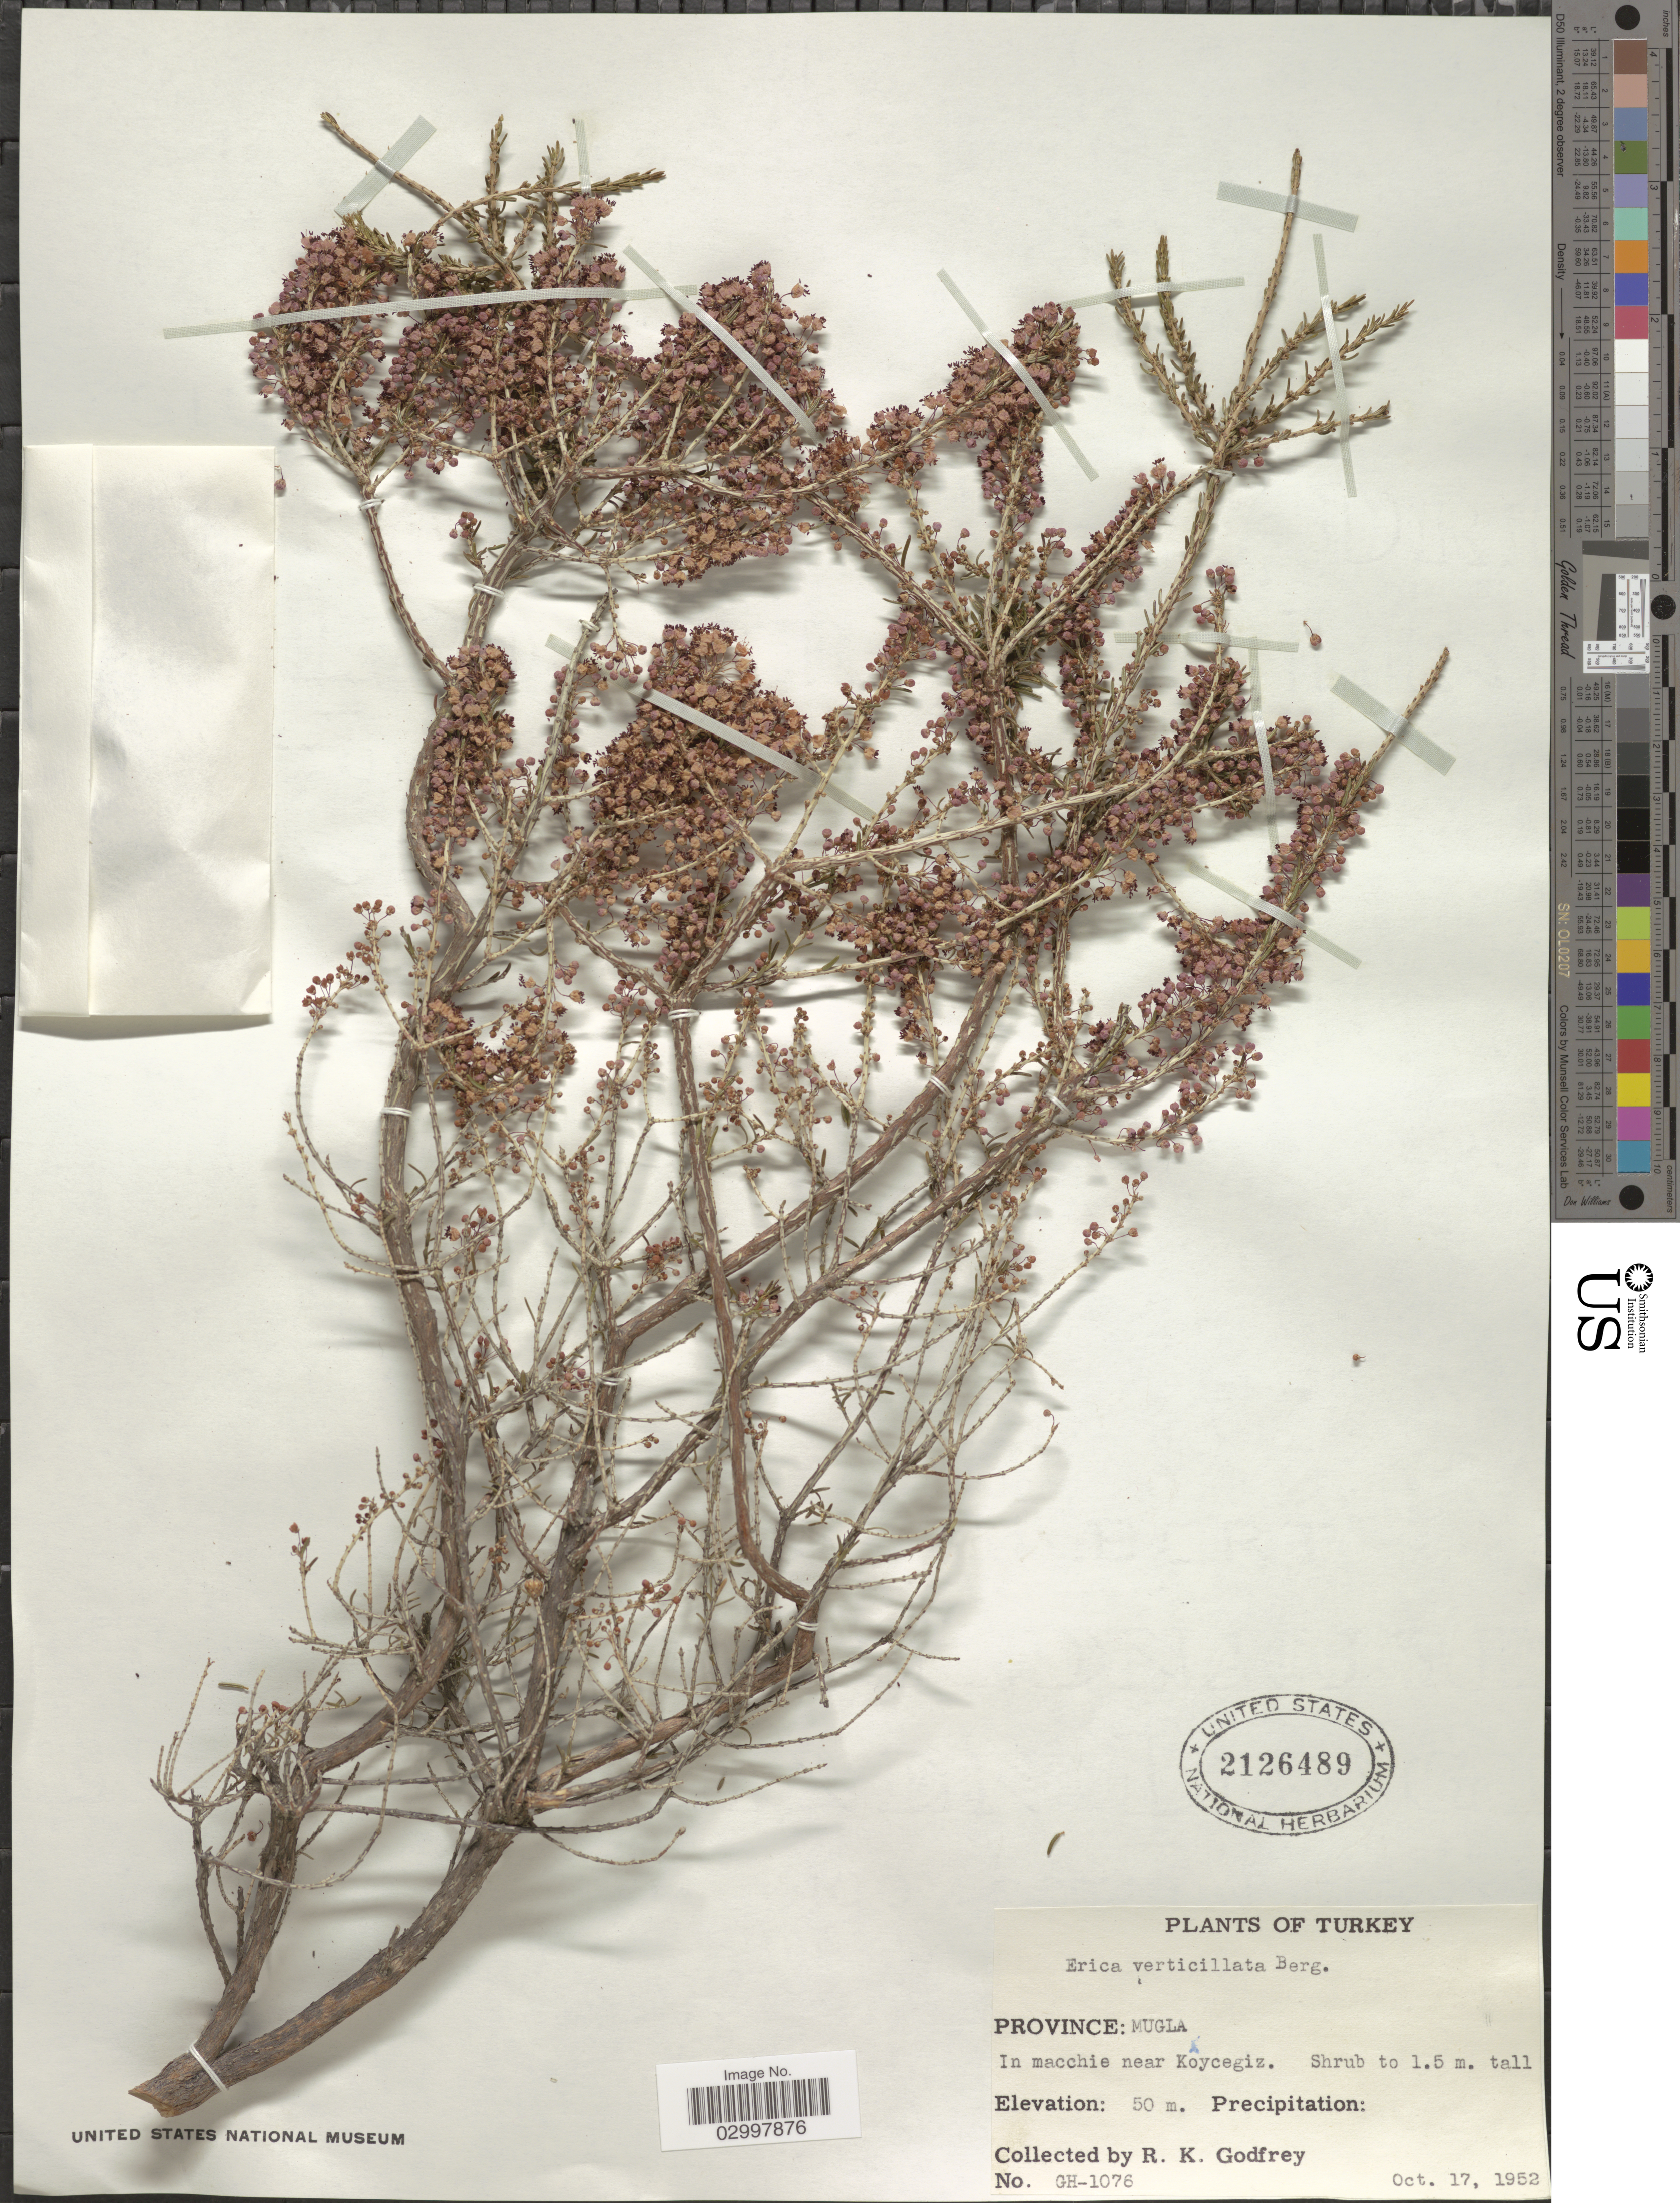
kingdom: Plantae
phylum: Tracheophyta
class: Magnoliopsida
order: Ericales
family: Ericaceae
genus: Erica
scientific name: Erica verticillata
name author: P.J. Bergius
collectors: R. K. Godfrey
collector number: GH-1076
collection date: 1952-10-17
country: Turkey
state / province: Mugla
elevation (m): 50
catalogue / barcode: US 2126489